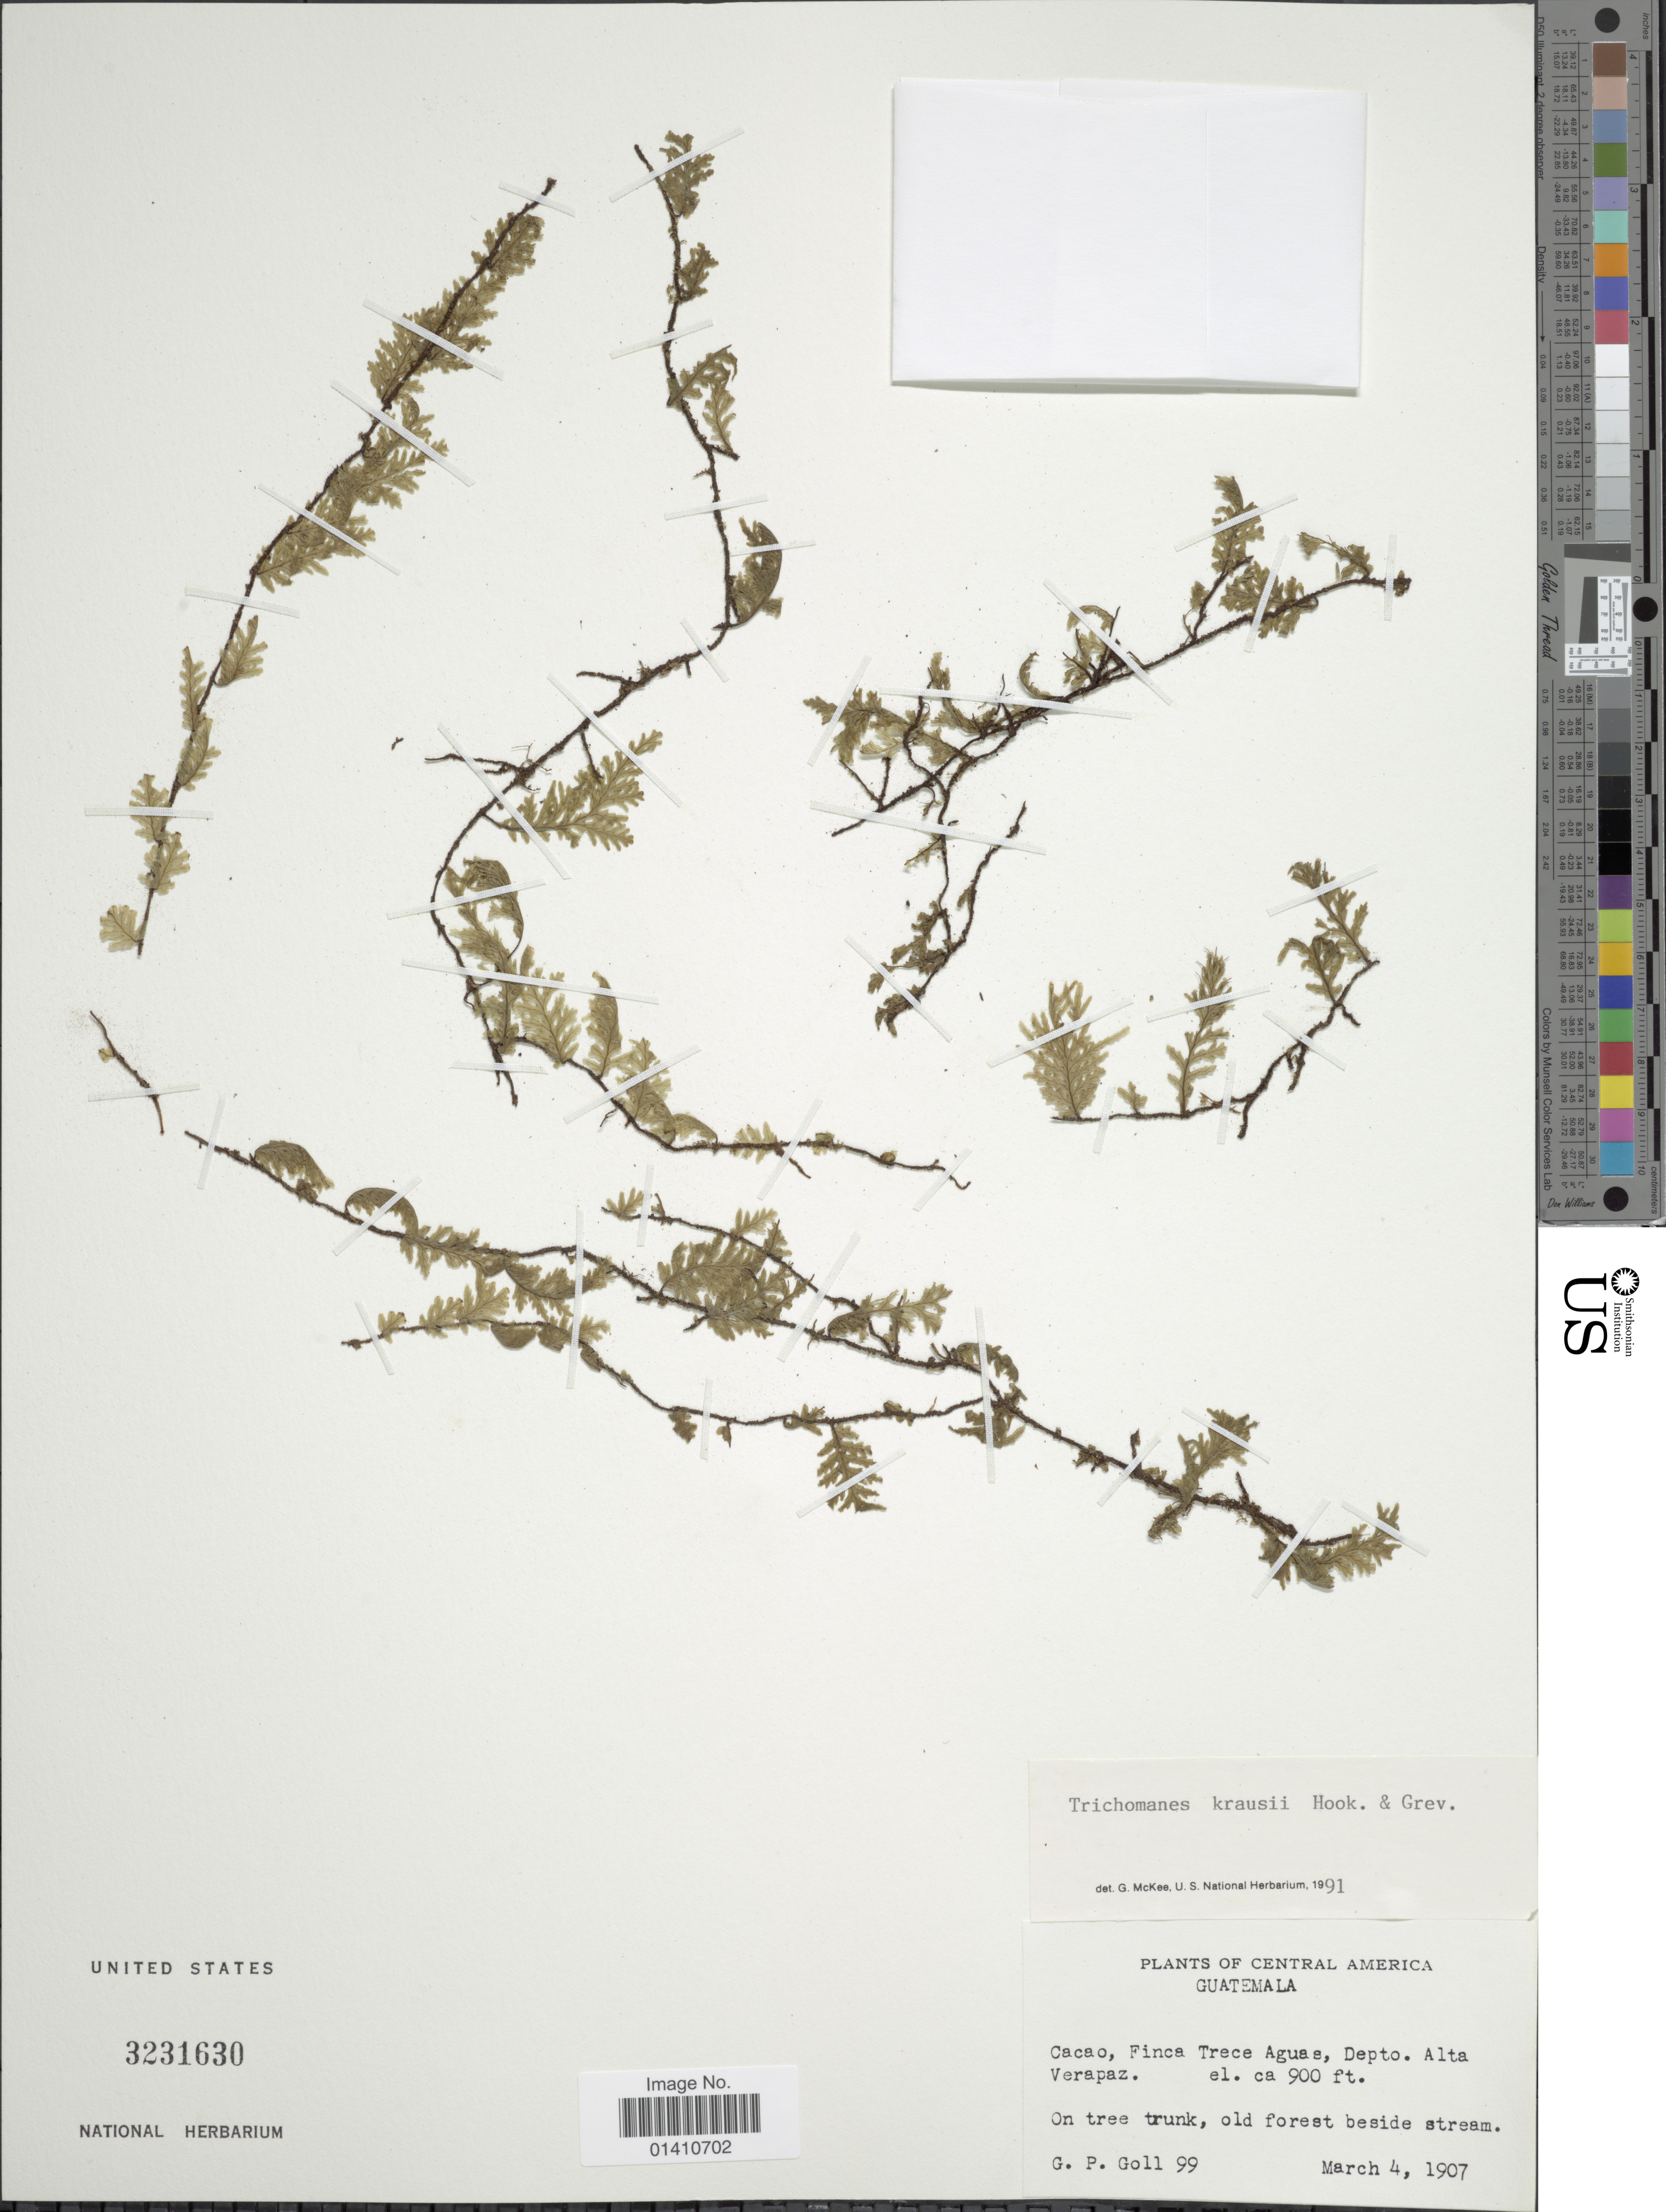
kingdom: Plantae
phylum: Tracheophyta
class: Polypodiopsida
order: Hymenophyllales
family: Hymenophyllaceae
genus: Didymoglossum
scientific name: Didymoglossum kraussii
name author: (Hook. & Grev.) C. Presl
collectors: G. P. Goll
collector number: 99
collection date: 1907-03-04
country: Guatemala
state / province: Alta Verapaz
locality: Cacao, Finca Trece Aguas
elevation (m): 274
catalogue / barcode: US 3231630